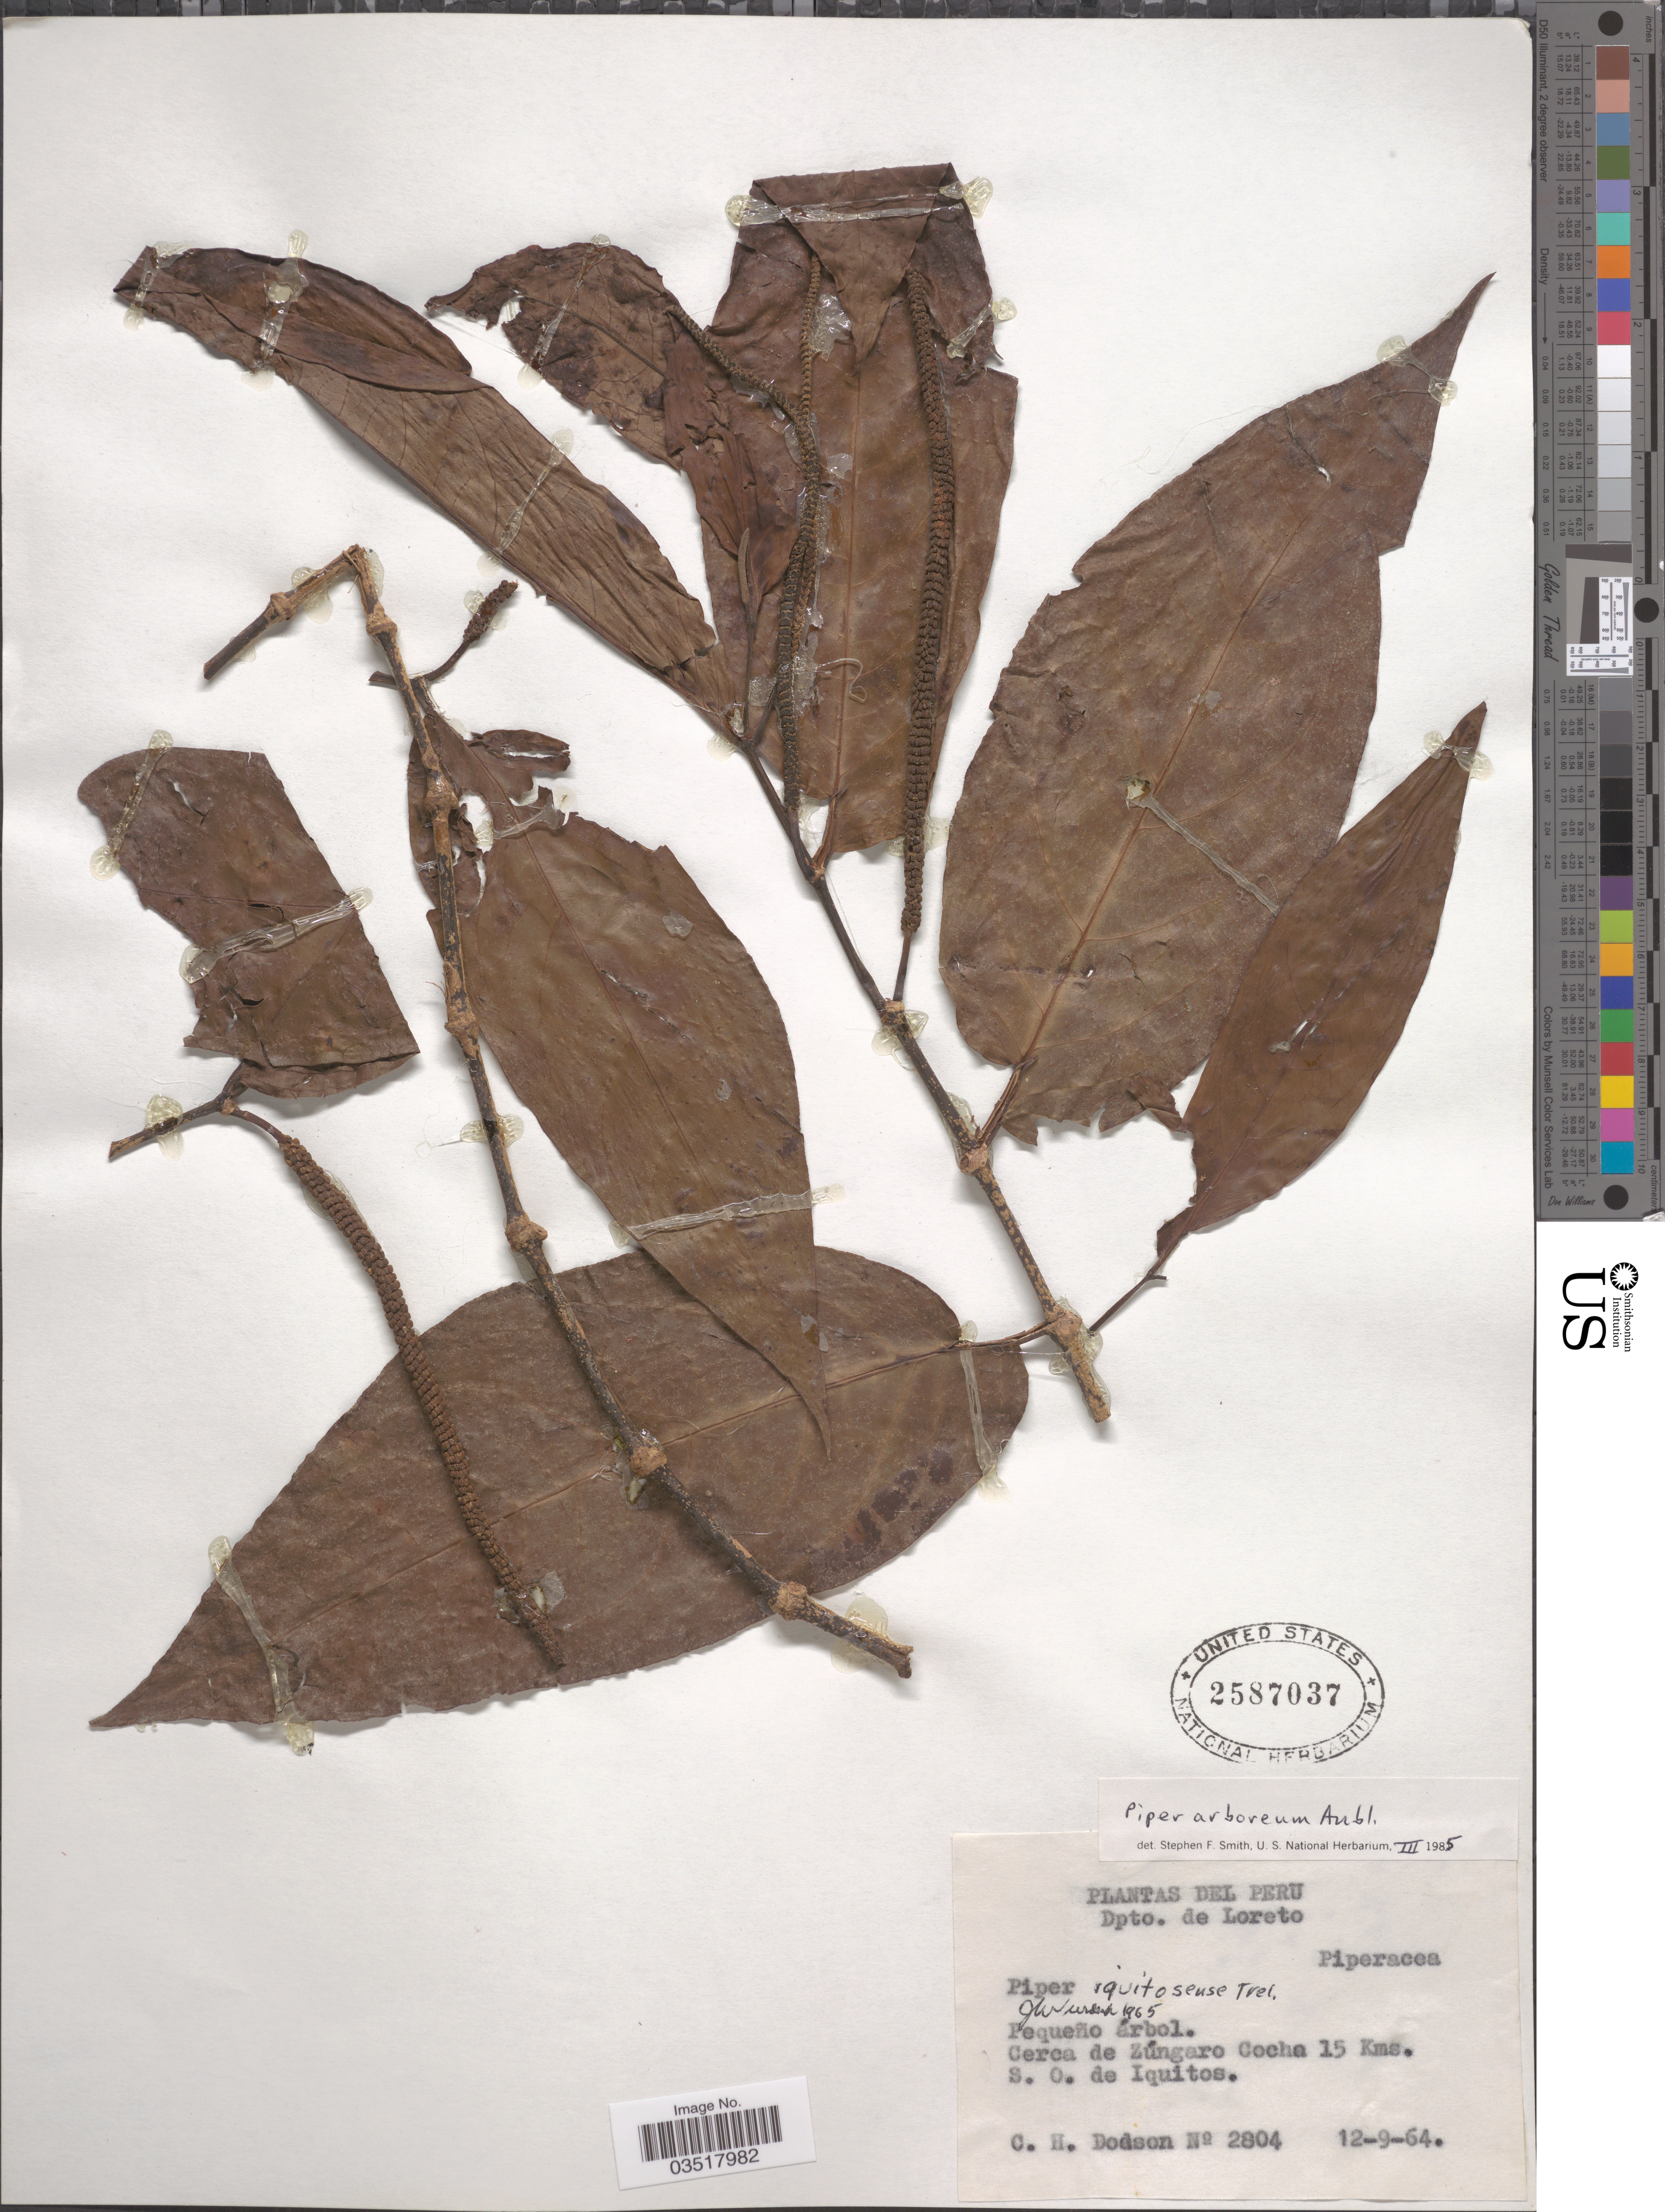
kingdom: Plantae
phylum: Tracheophyta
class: Magnoliopsida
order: Piperales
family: Piperaceae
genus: Piper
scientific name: Piper arboreum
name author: Aubl.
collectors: C. H. Dodson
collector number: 2804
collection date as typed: Transcribed d/m/y: 12/9/64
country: Peru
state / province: Loreto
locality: Dpto. de Loreto. Cerca de Zúngaro Cocha 15 Kms. S. O. de Iquitos.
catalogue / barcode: US 2587037